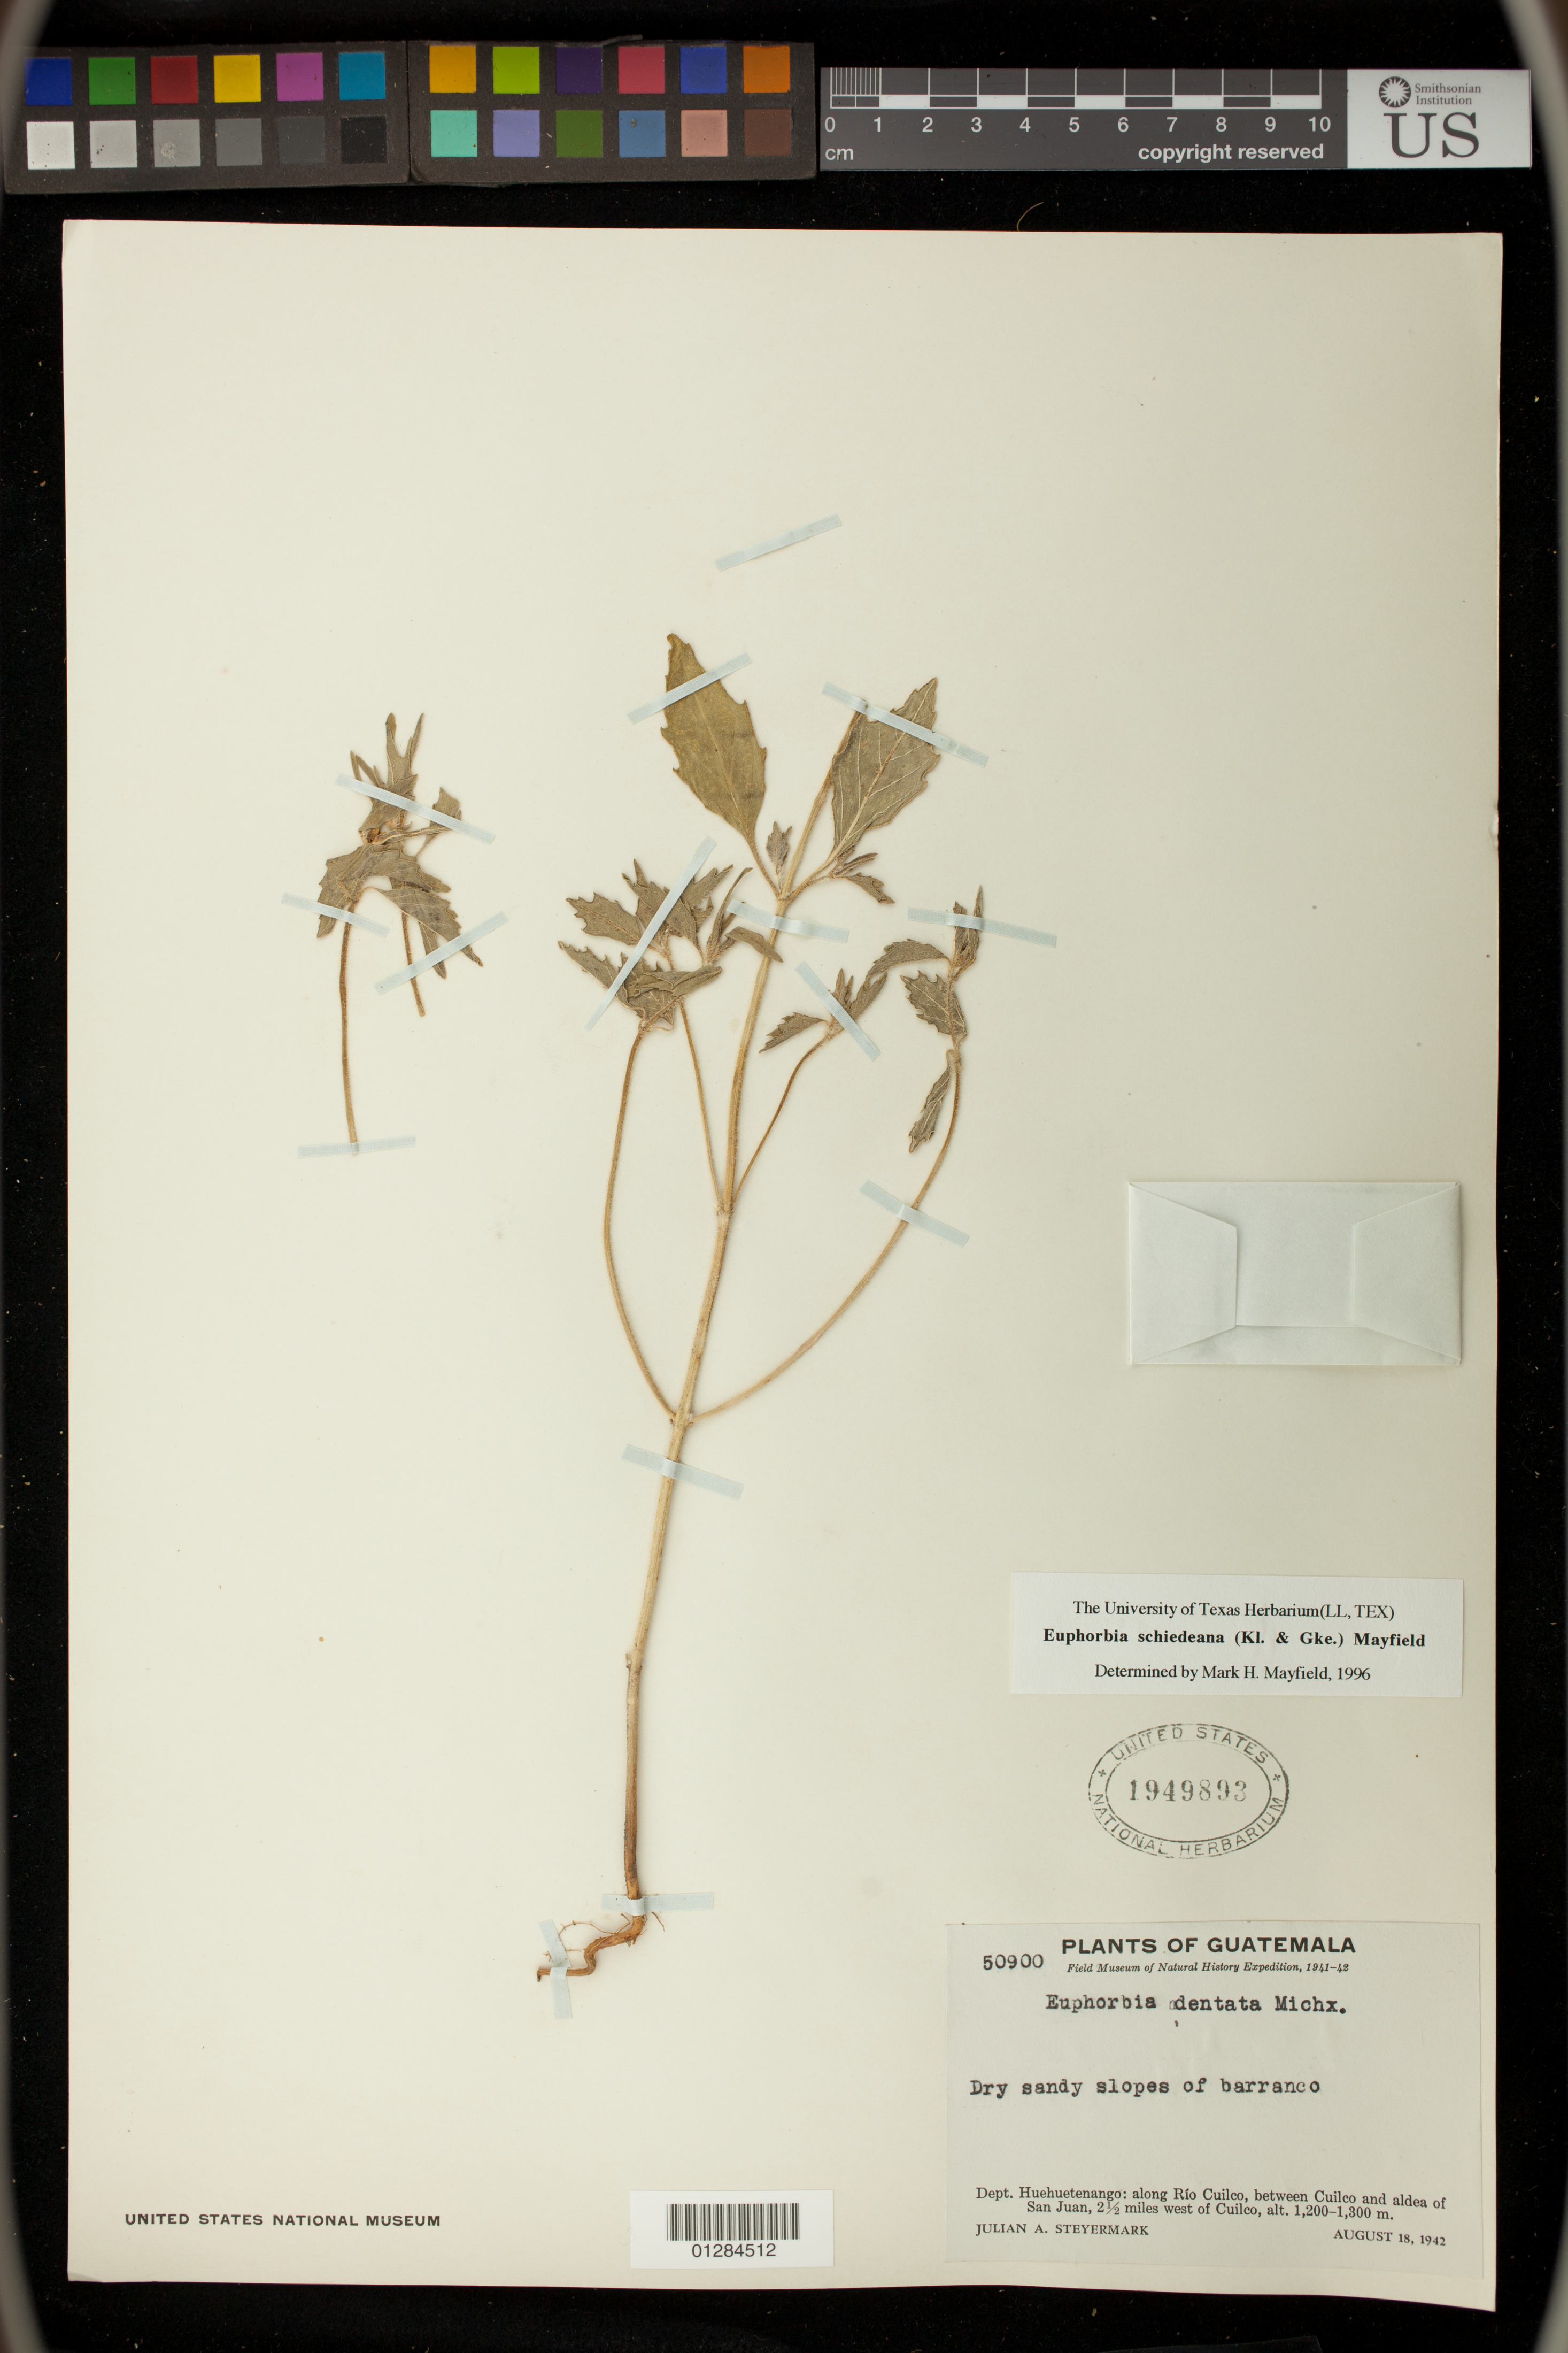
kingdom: Plantae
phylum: Tracheophyta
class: Magnoliopsida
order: Malpighiales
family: Euphorbiaceae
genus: Euphorbia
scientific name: Euphorbia schiedeana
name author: (Klotzsch & Garcke) Mayfield ex C. Nelson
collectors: J. Steyermark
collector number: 50900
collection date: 1942-08-18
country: Guatemala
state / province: Huehuetenango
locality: Along Rio Cuilco, between Cuilco and aldea of San Juan, 2 1/2 miles west of Cuilco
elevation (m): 1200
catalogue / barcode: US 1949893